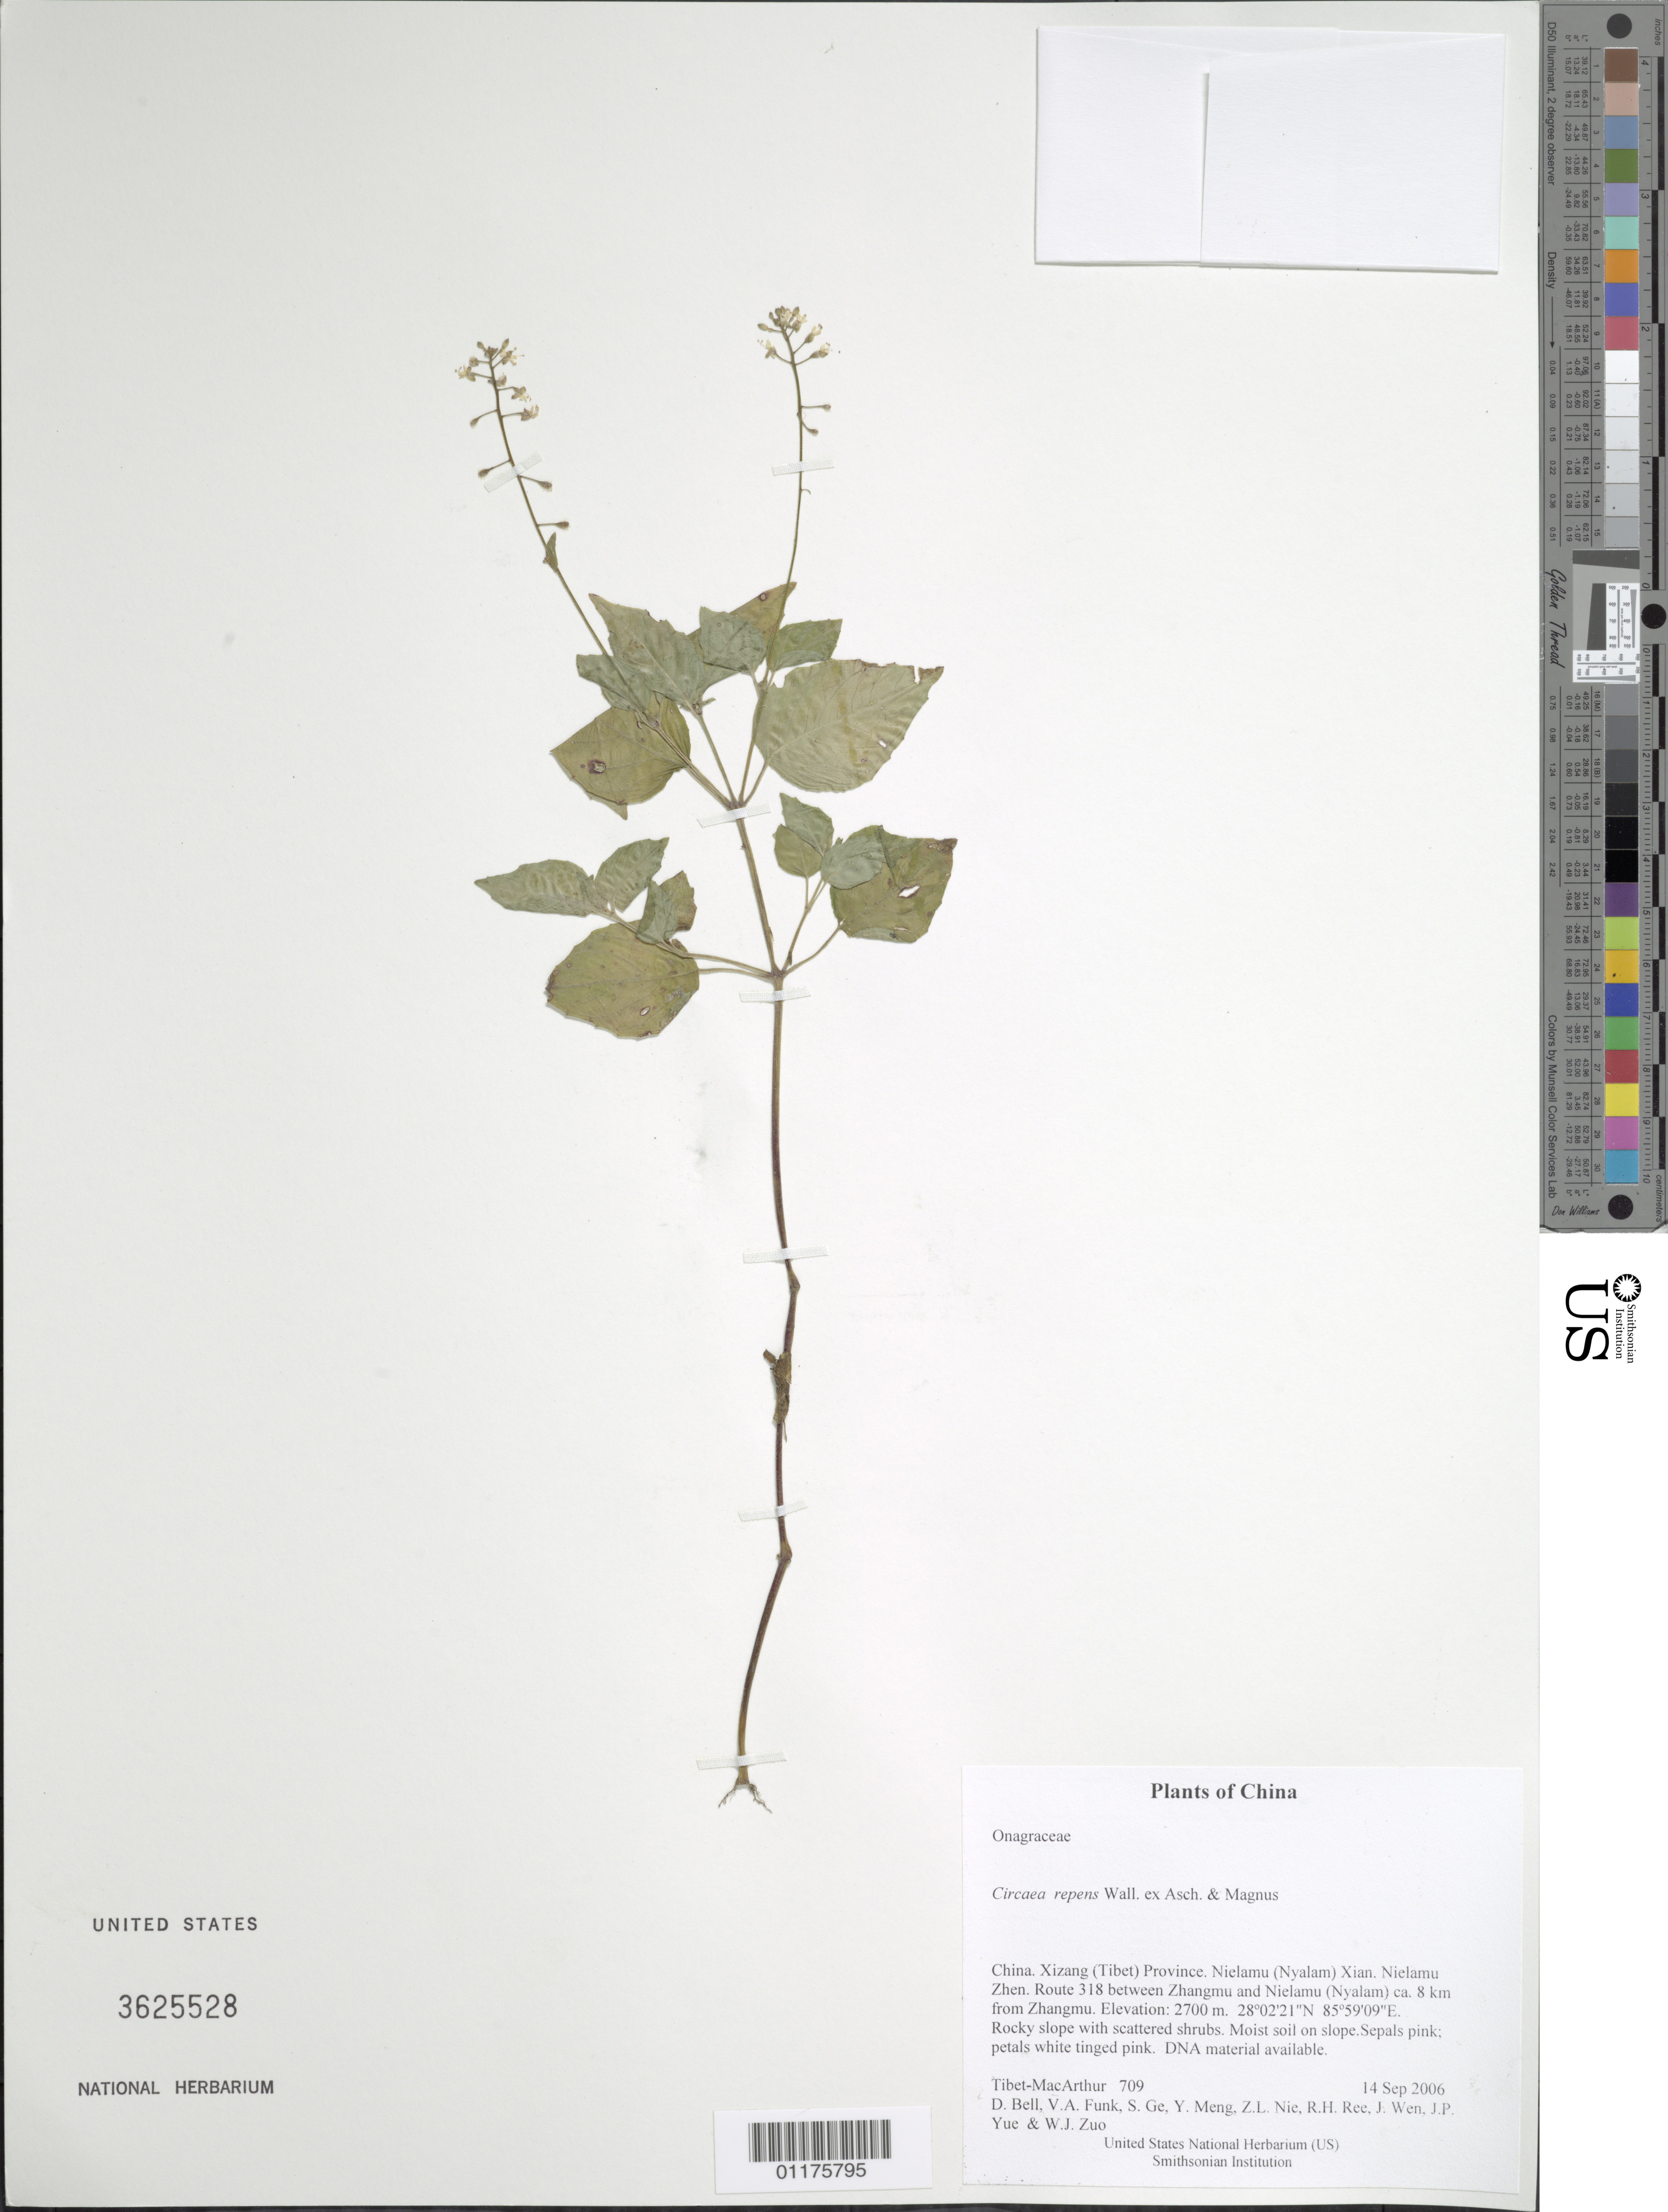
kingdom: Plantae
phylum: Tracheophyta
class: Magnoliopsida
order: Myrtales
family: Onagraceae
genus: Circaea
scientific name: Circaea repens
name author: Wall. ex Asch. & Magnus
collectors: Tibet-MacArthur, D. A. Bell, V. Funk, S. Ge, Y. Meng, Z. Nie, R. Ree, J. Wen, J. Yue & W. Zuo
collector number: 709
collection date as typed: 14 Sep 2006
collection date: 2006-09-14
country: China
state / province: Xizang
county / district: Nielamu (Nyalam) Xian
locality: Nielamu Zhen. Route 318 between Zhangmu and Nielamu (Nyalam) ca. 8 km from Zhangmu.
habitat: Rocky slope with scattered shrubs. Moist soil on slope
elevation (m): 2700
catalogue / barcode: US 3625528